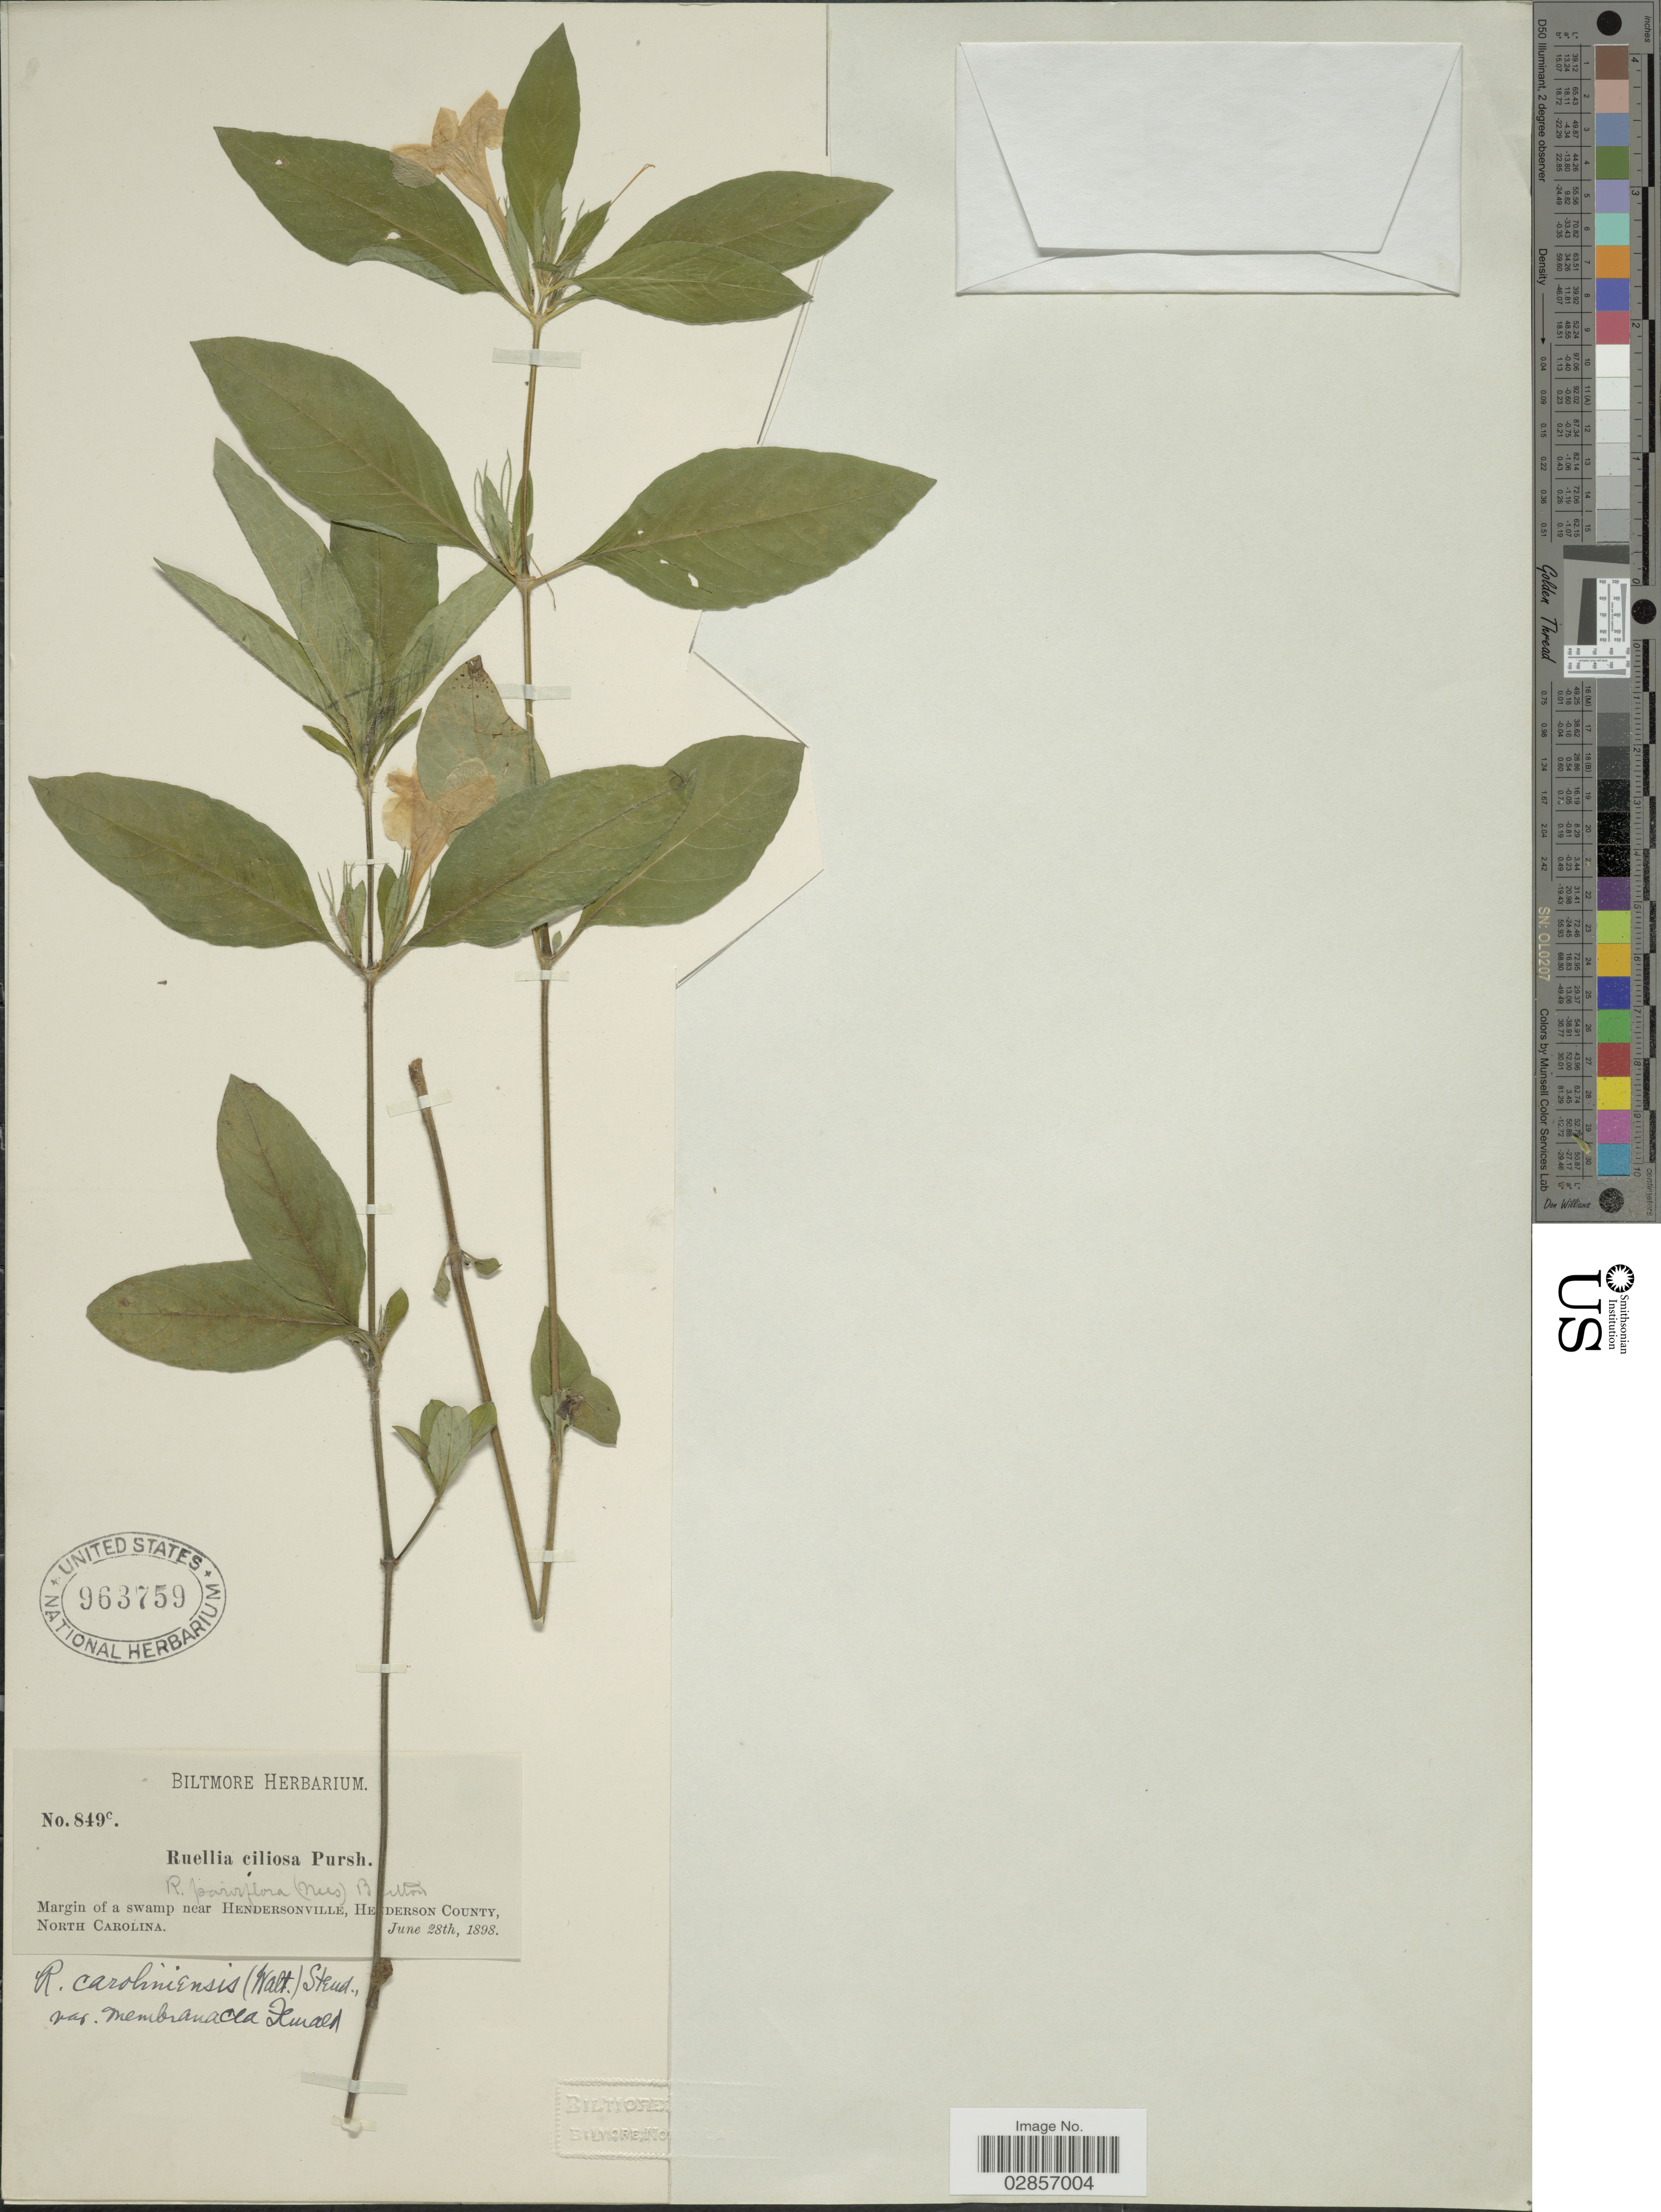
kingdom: Plantae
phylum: Tracheophyta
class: Magnoliopsida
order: Lamiales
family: Acanthaceae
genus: Ruellia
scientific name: Ruellia caroliniensis var. membranacea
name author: Fernald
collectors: ex herb. Biltmore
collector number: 849c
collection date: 1898-06-28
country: United States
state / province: North Carolina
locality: Margin of a swamp near Hendersonville, Henderson County.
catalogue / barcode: US 963759